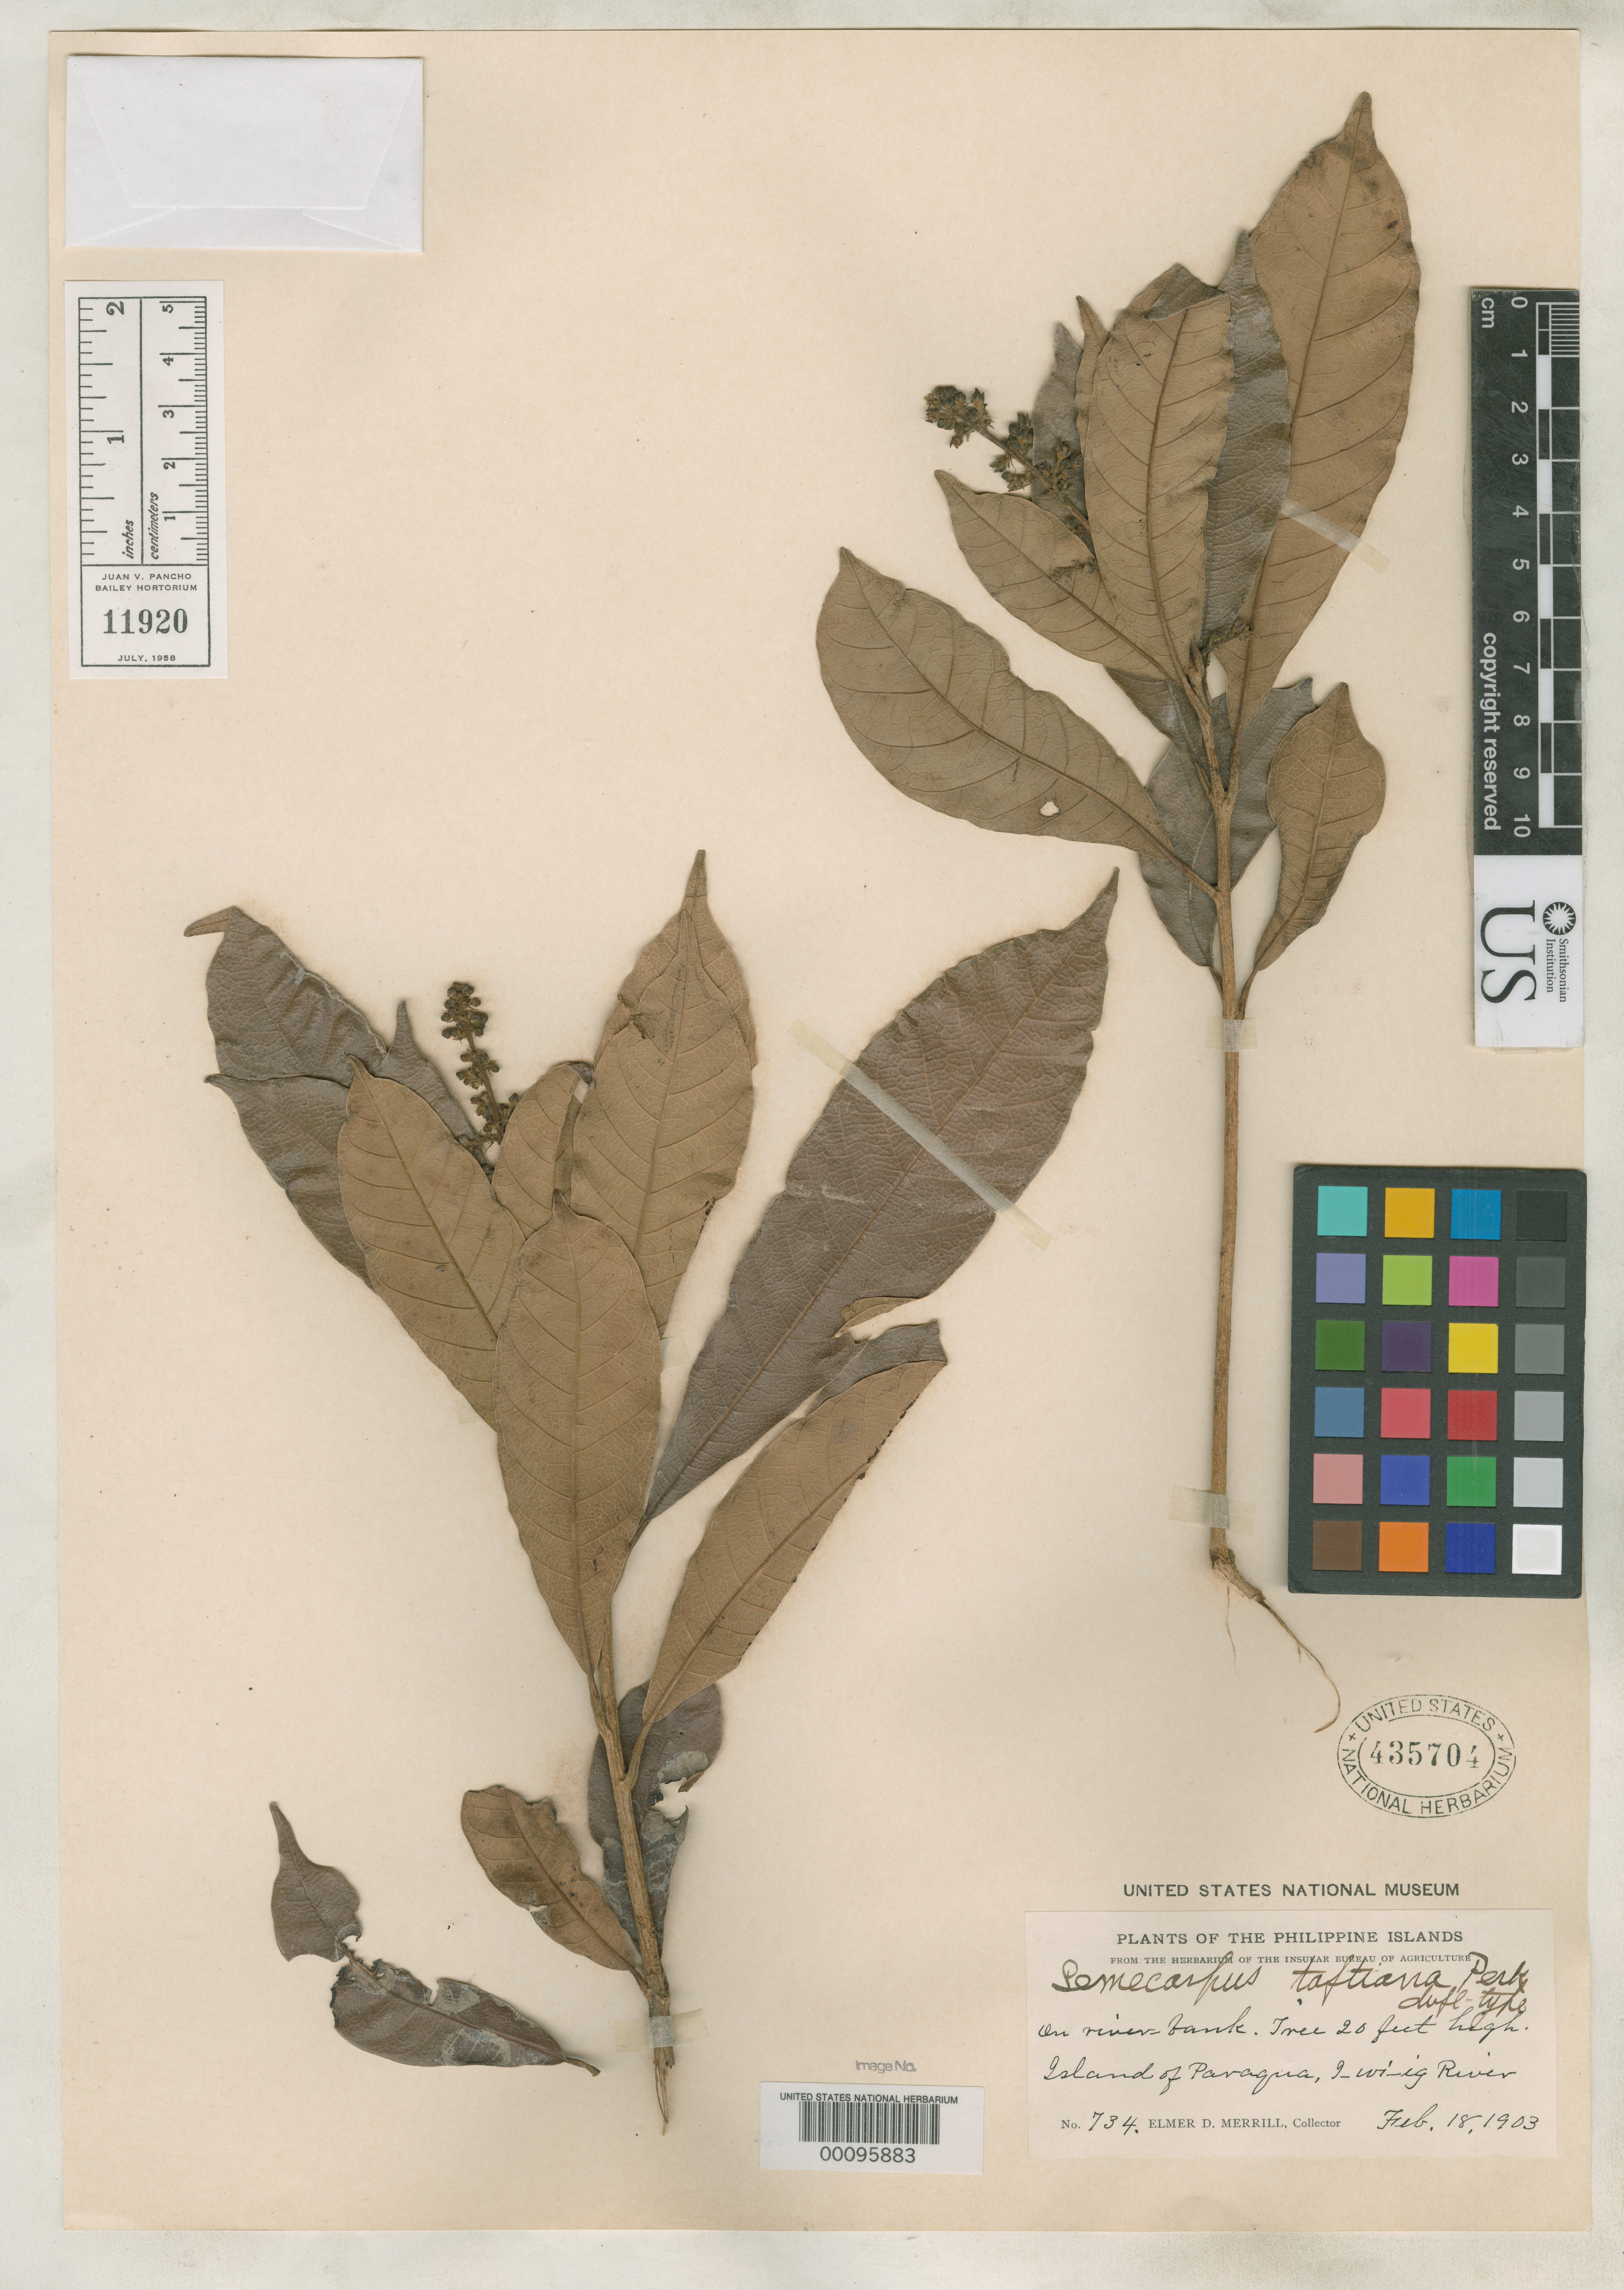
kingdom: Plantae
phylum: Tracheophyta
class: Magnoliopsida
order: Sapindales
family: Anacardiaceae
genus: Semecarpus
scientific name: Semecarpus taftianus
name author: Perkins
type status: Isotype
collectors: E. D. Merrill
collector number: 734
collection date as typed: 18 Feb 1903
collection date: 1903-02-18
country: Philippines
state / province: Mimaropa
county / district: Palawan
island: Palawan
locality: Ewiig River.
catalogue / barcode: US 435704